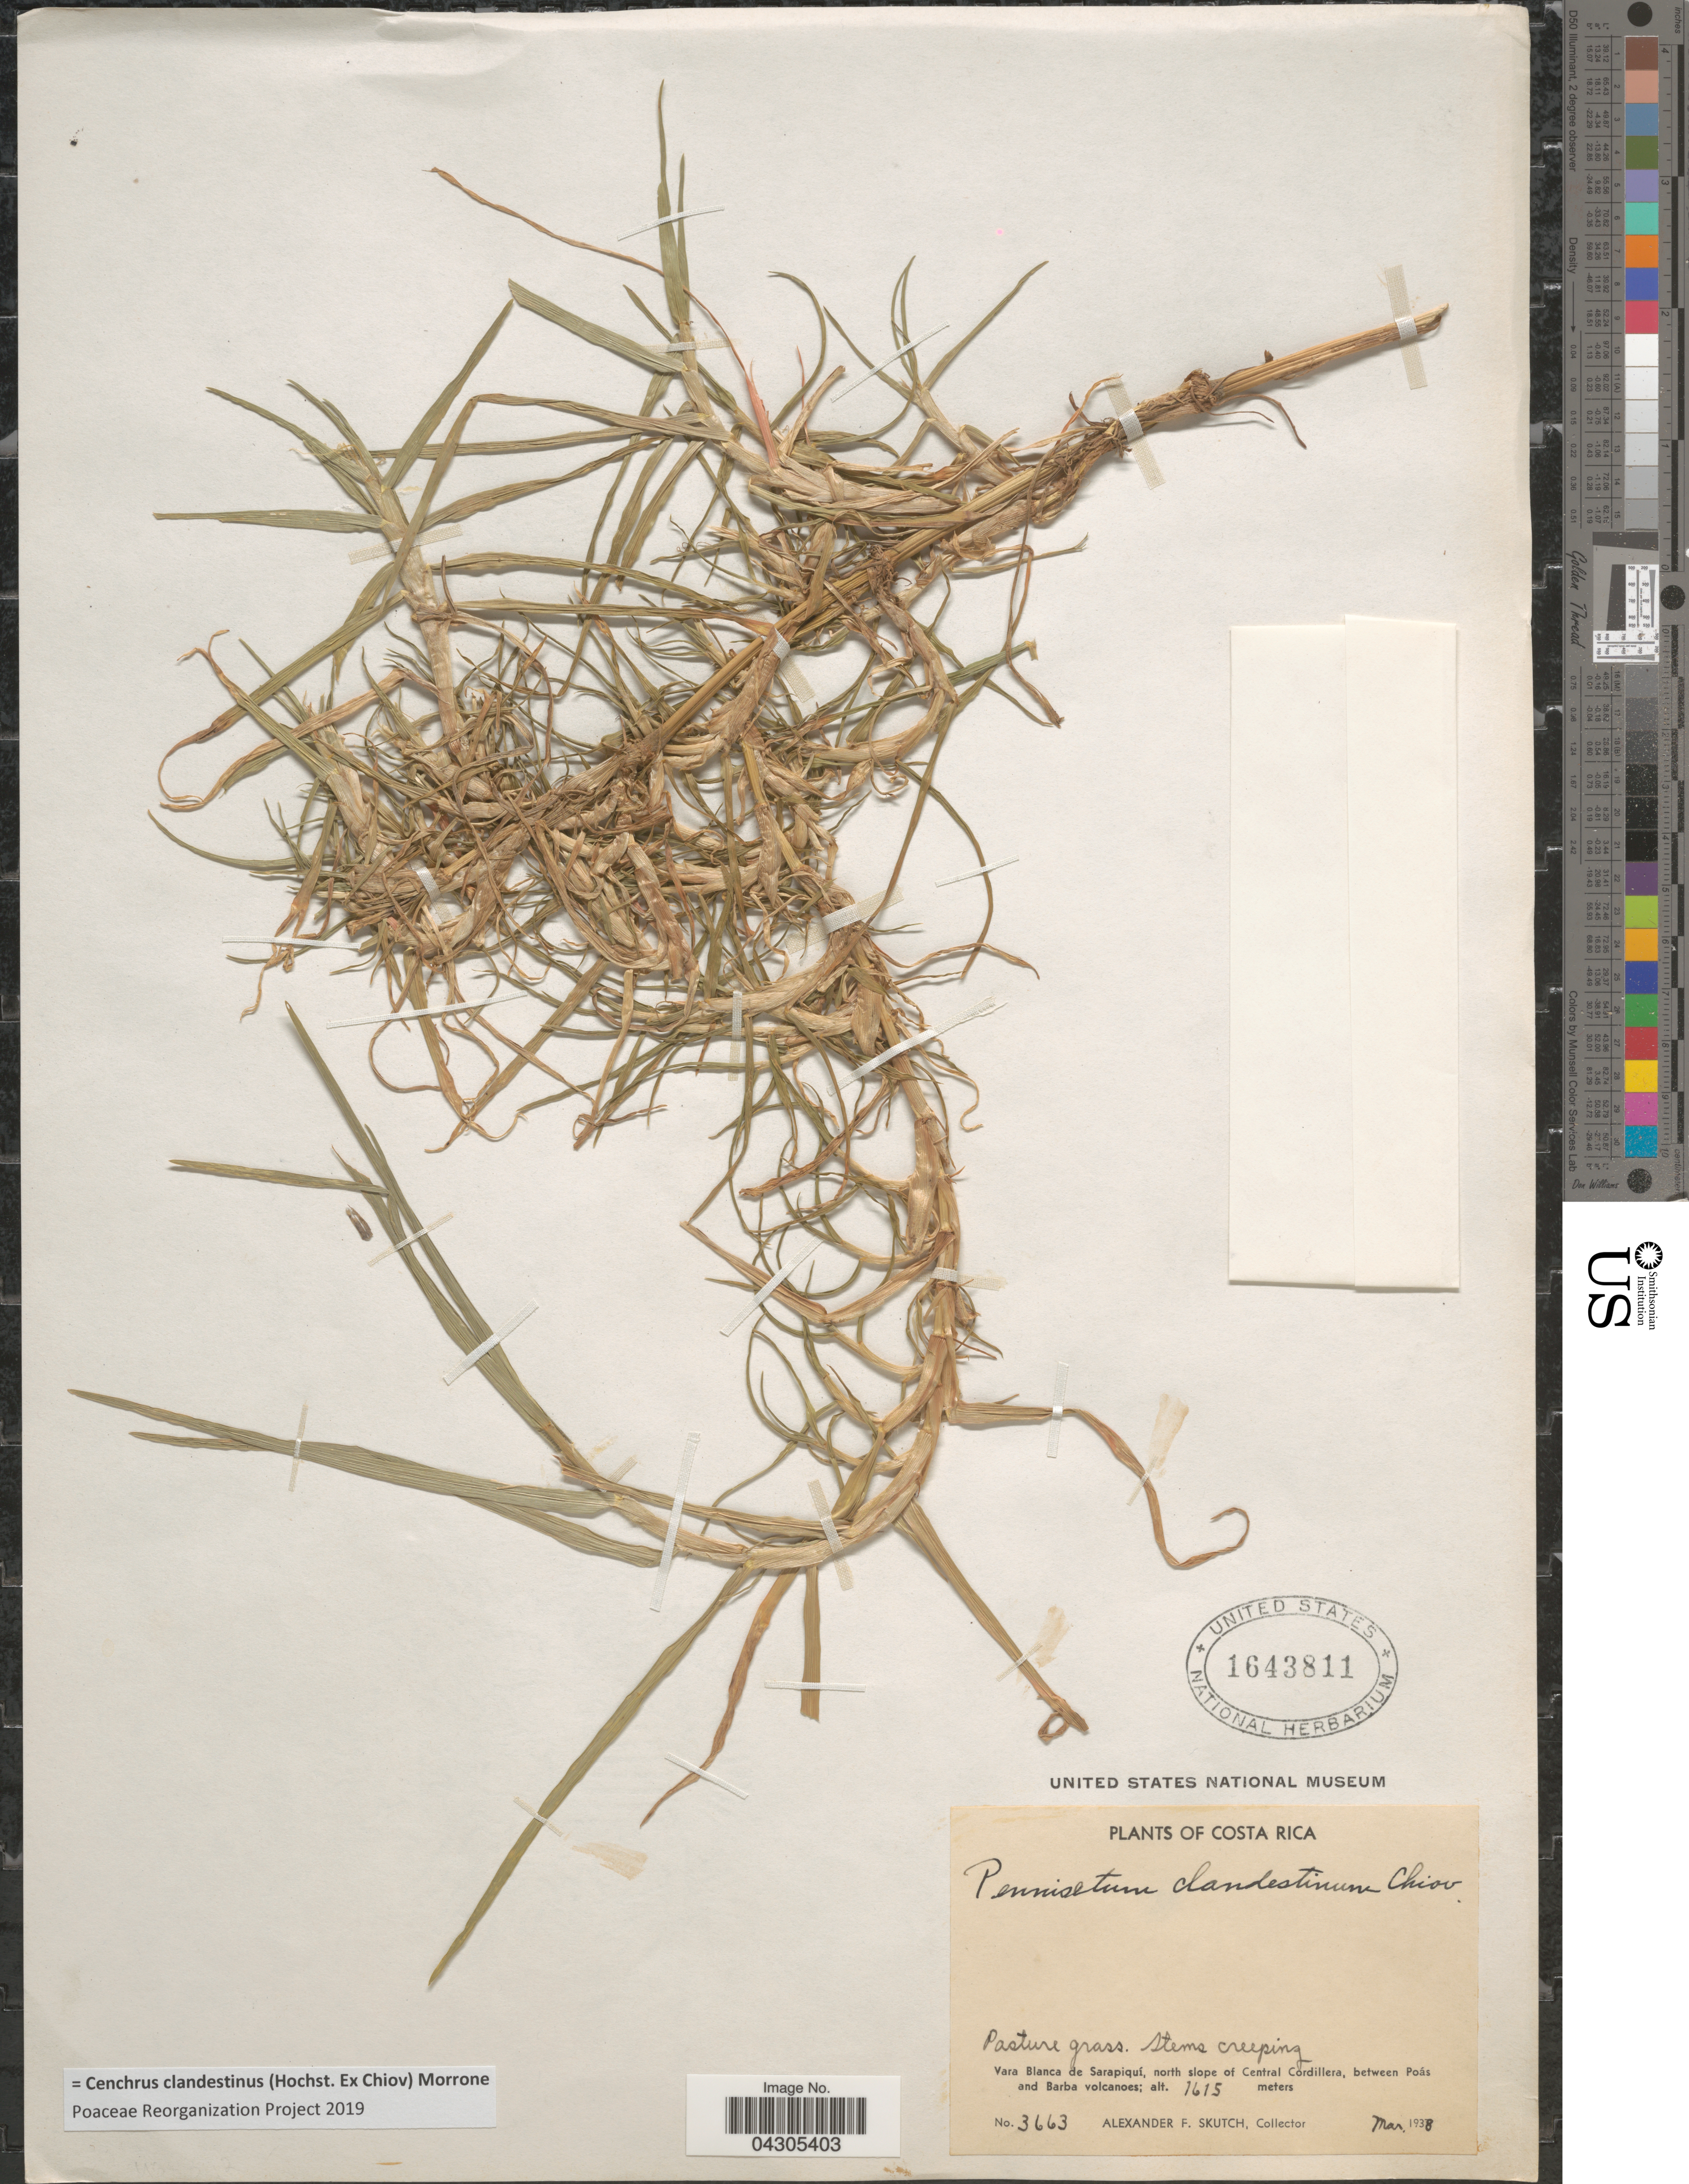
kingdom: Plantae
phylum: Tracheophyta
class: Liliopsida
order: Poales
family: Poaceae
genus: Cenchrus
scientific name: Cenchrus clandestinus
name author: (Hochst. & Chiov.) Morrone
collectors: A. F. Skutch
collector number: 3663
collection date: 1938-03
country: Costa Rica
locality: Vara Blanca de Sarapiquí, north slope of Central Cordillera, between Poás and Barba volcanoes.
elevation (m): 1615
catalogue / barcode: US 1643811